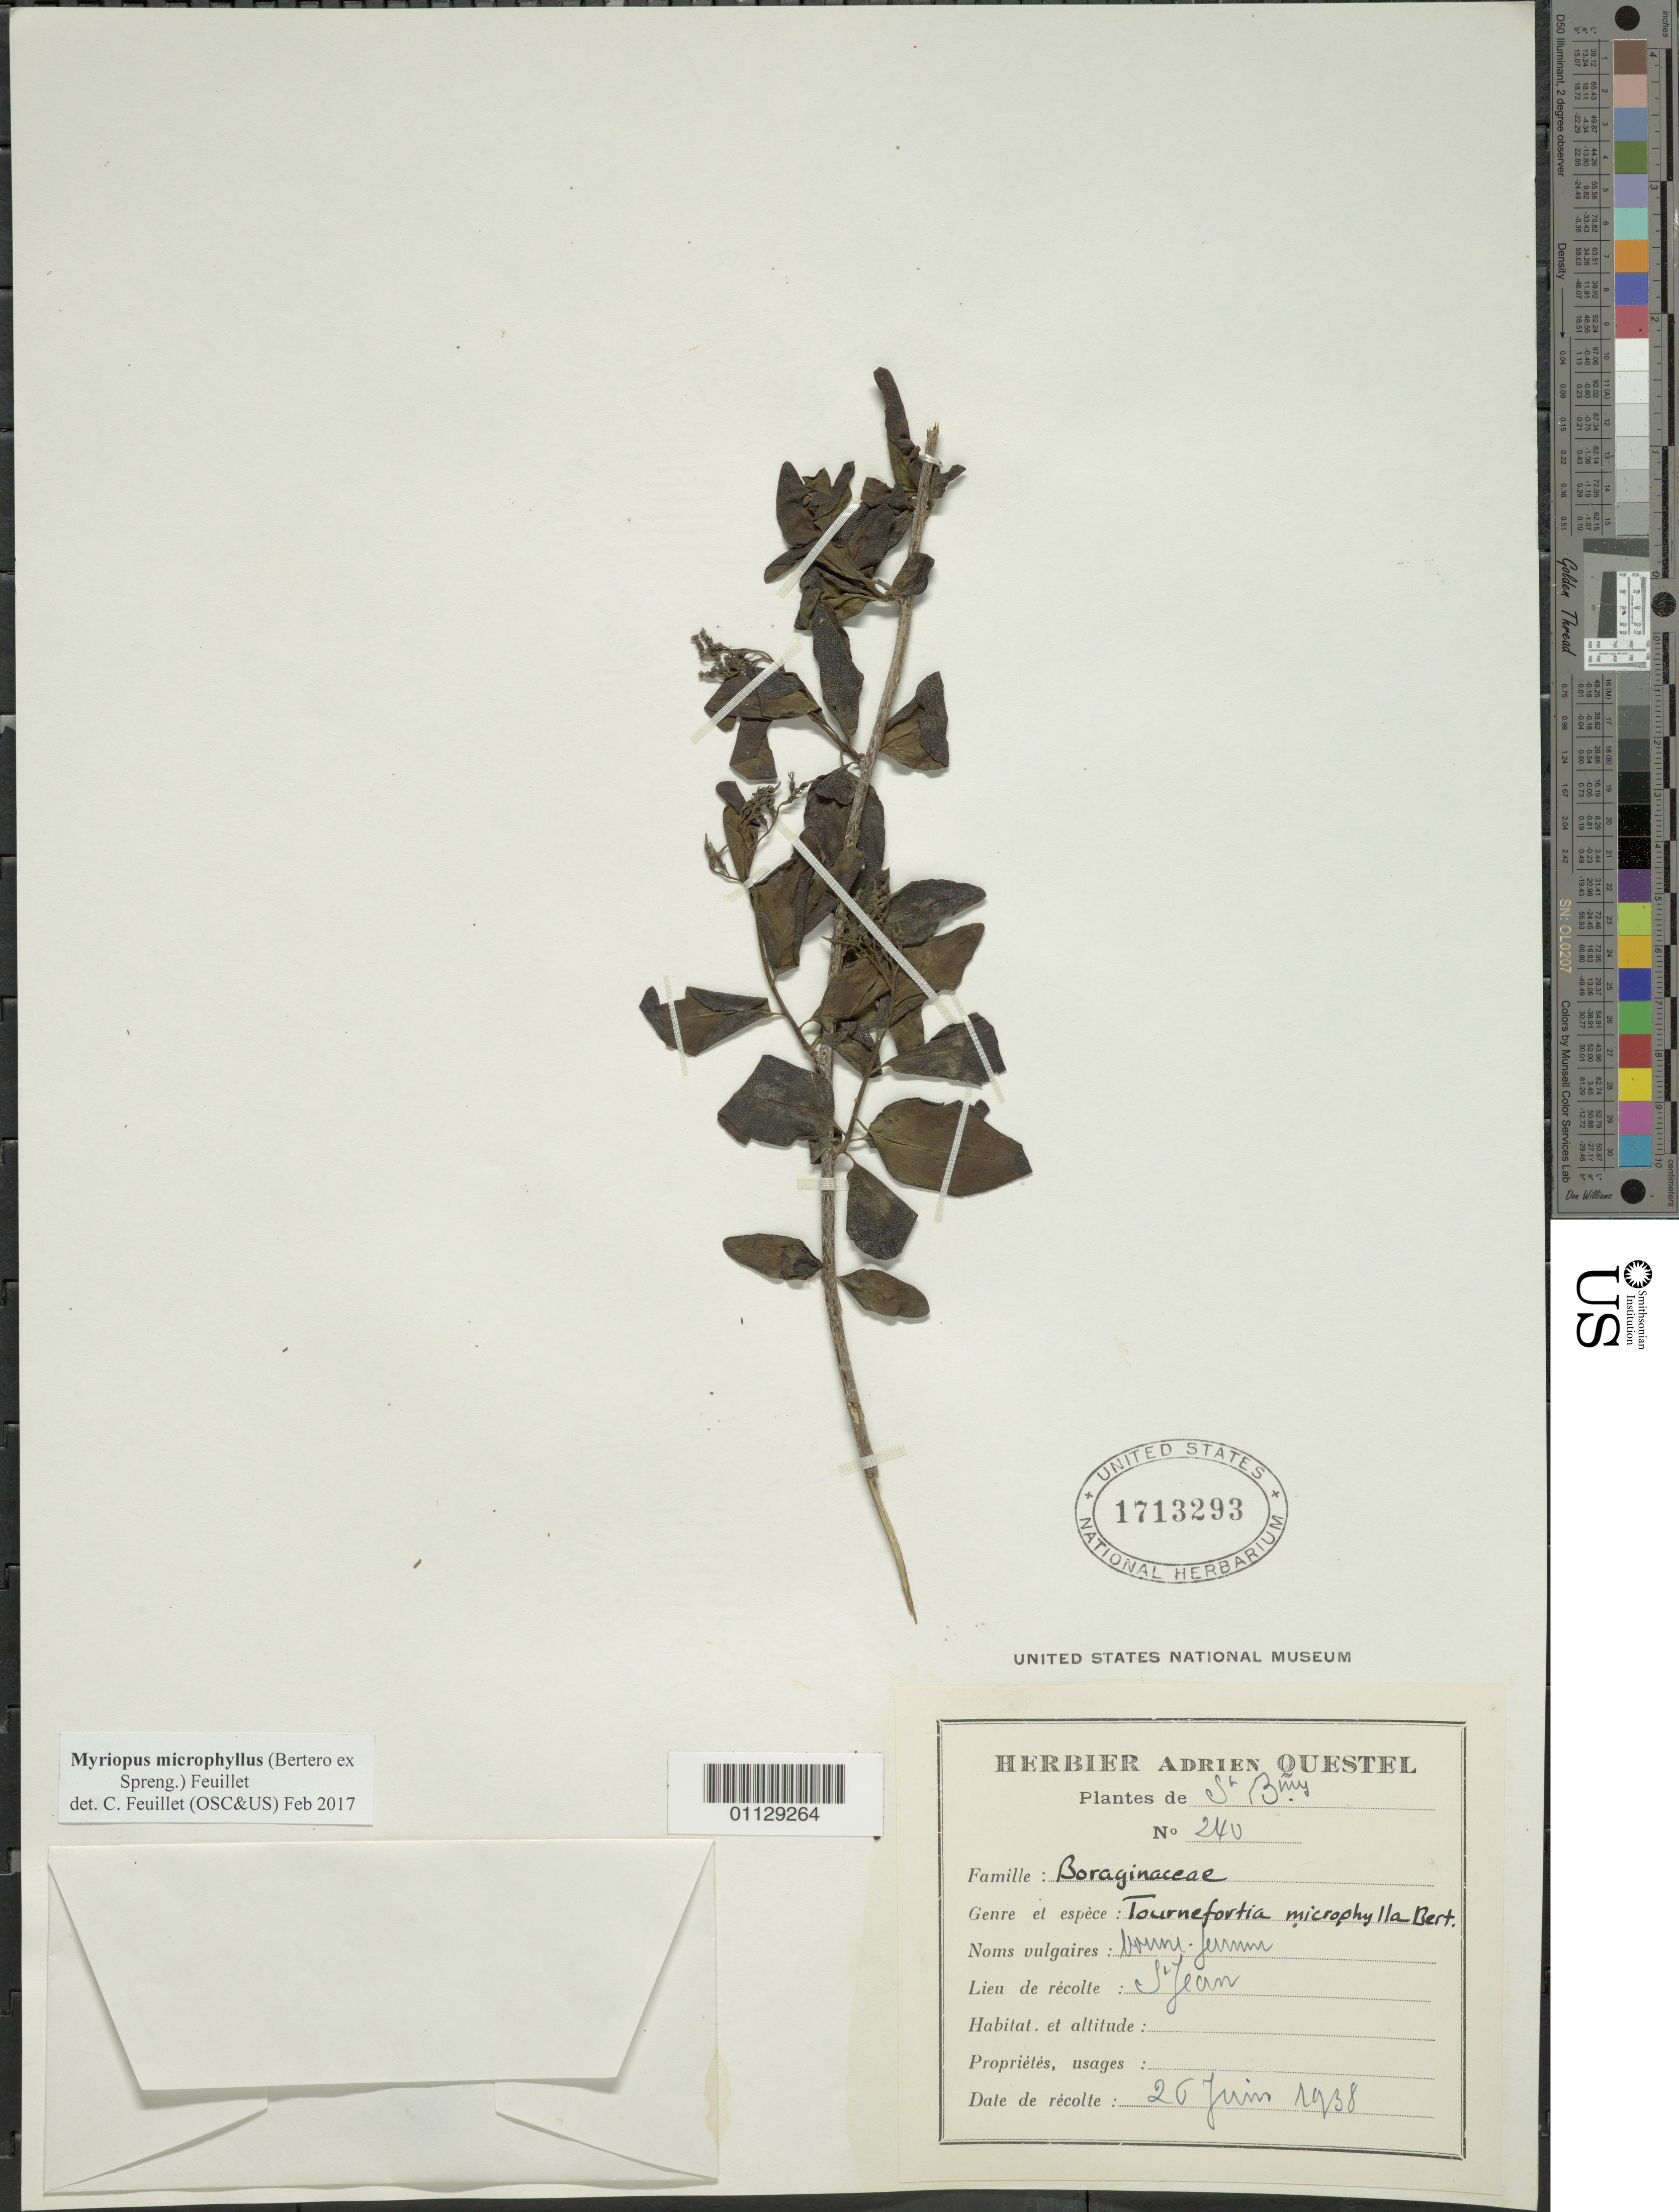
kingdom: Plantae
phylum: Tracheophyta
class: Magnoliopsida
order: Boraginales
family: Heliotropiaceae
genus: Myriopus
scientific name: Myriopus microphyllus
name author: (Bertero ex Spreng.) Feuillet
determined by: Feuillet, C.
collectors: A. Questel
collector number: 240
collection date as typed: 26 Jun 1938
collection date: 1938-06-26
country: Guadeloupe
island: St. Barthélemy I.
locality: St. Jean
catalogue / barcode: US 1713293